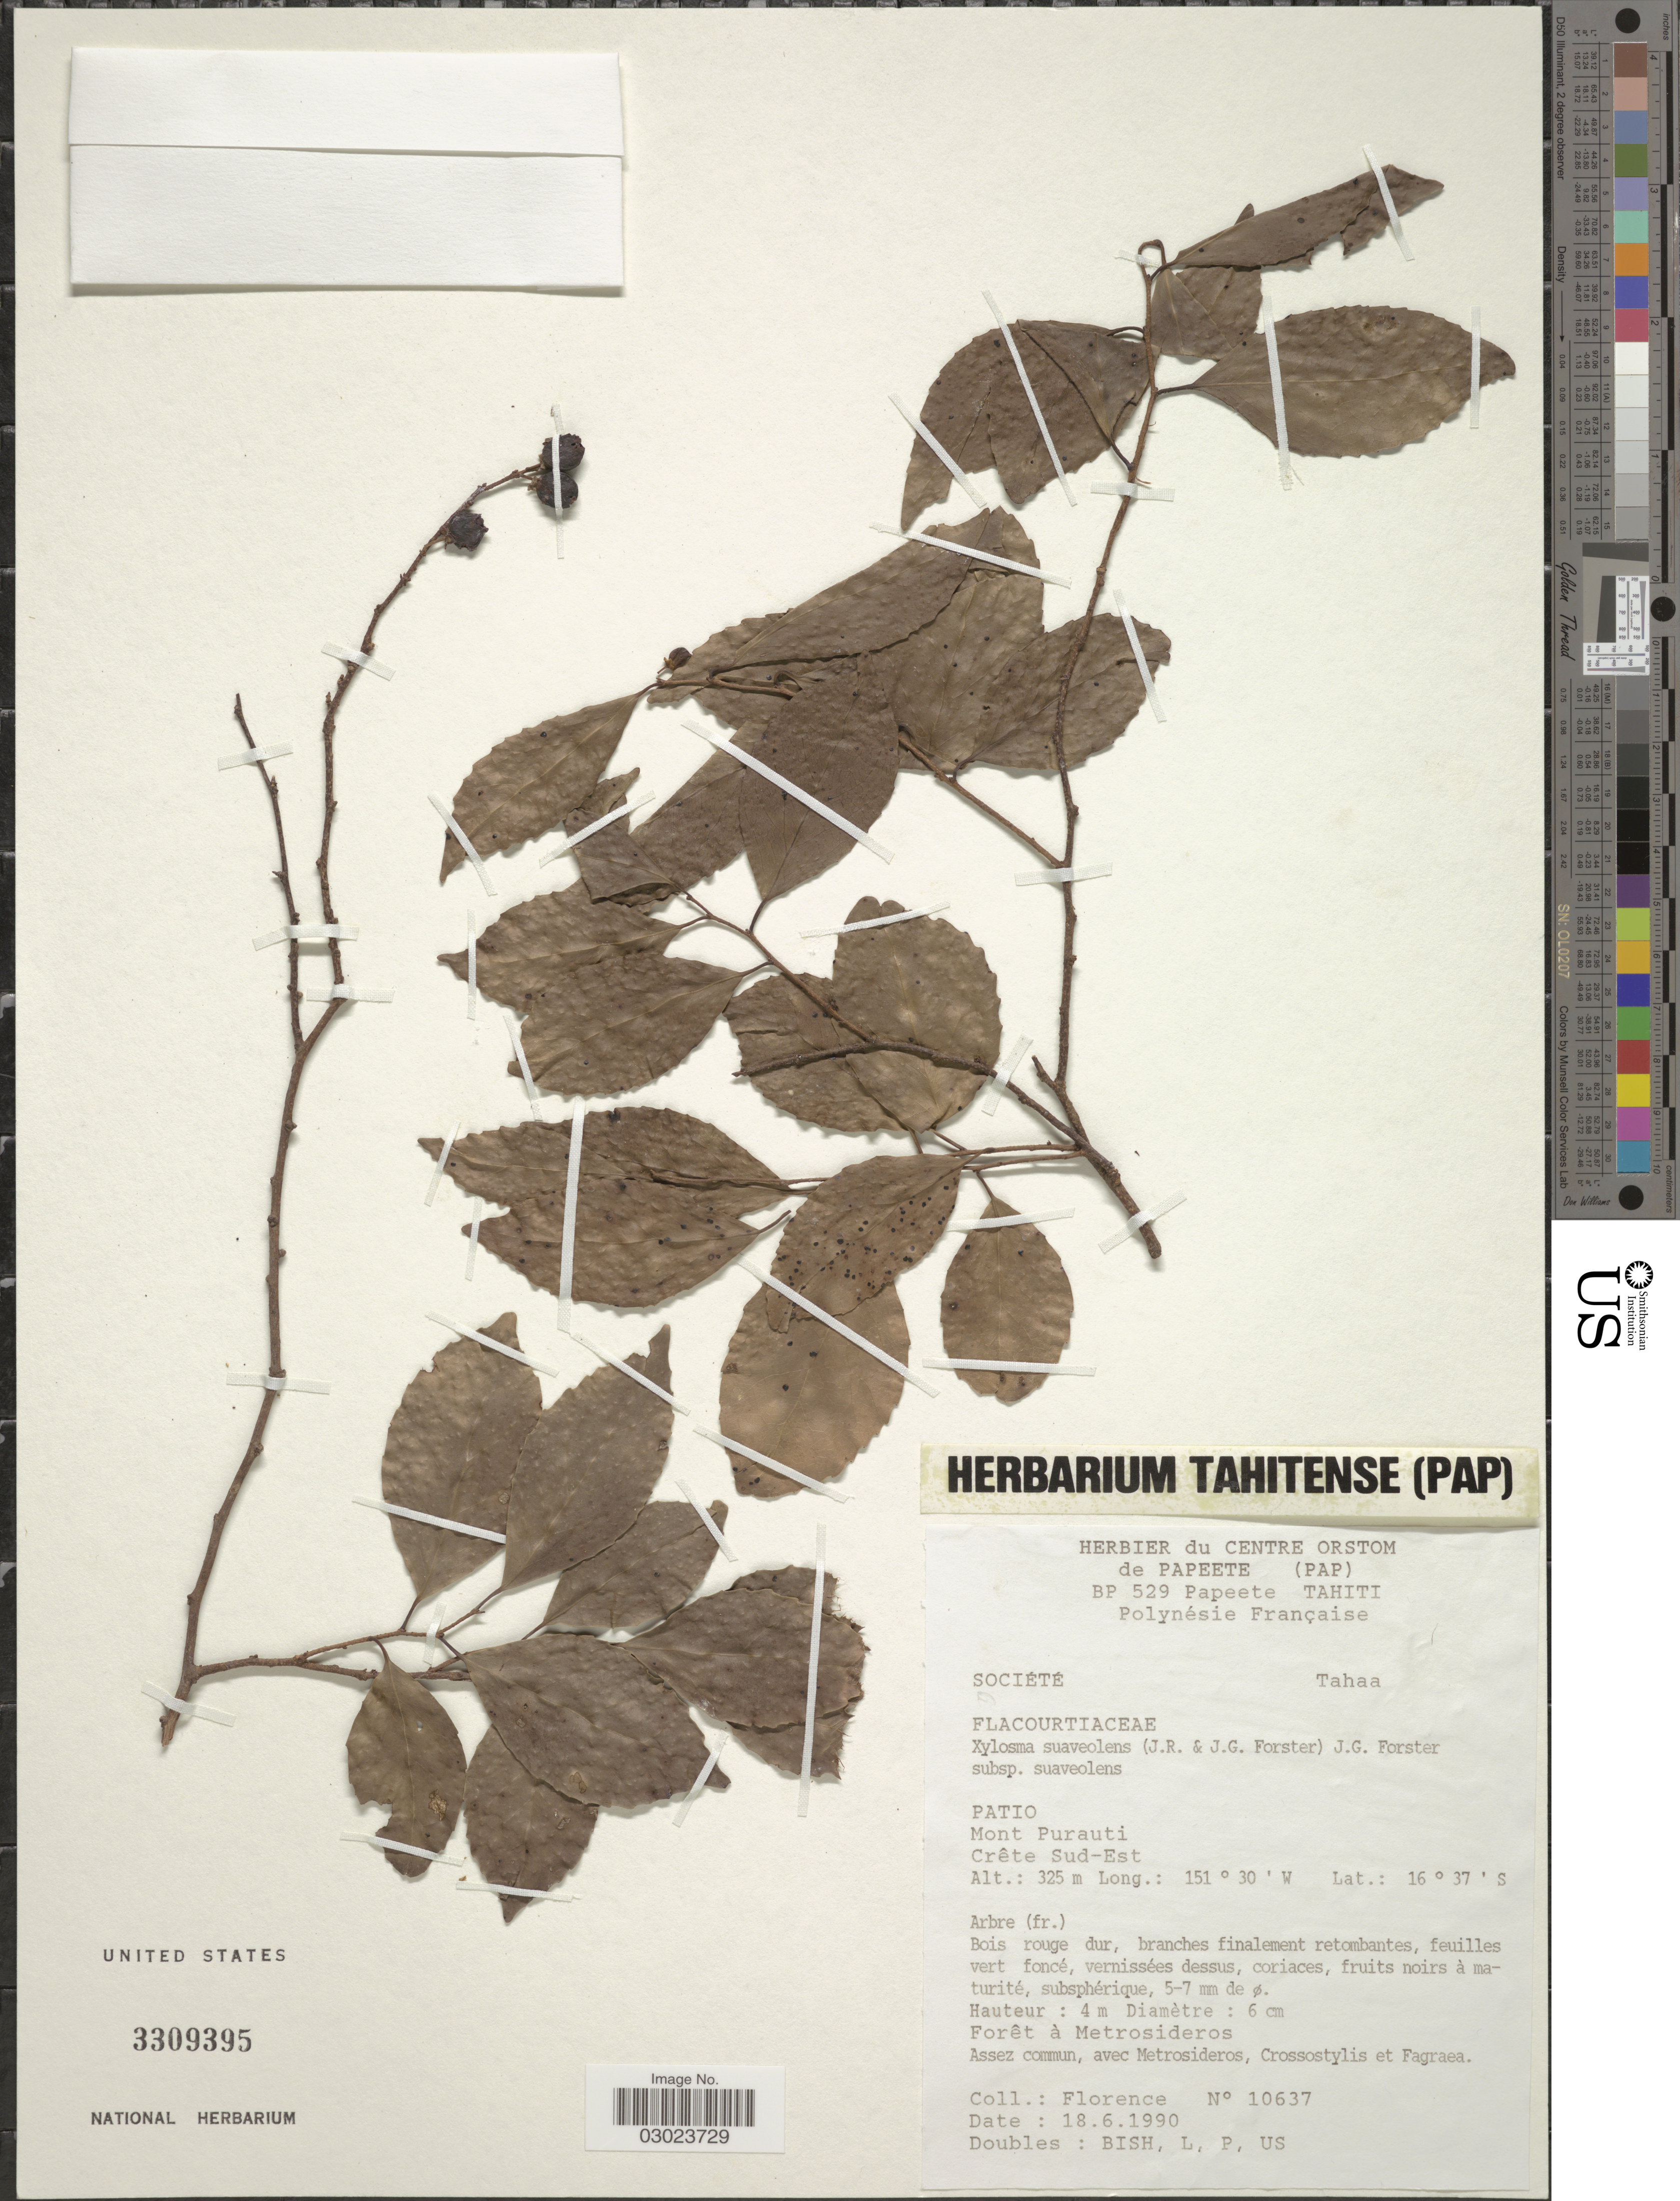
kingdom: Plantae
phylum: Tracheophyta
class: Magnoliopsida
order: Malpighiales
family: Salicaceae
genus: Xylosma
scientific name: Xylosma suaveolens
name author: G. Forst.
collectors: -. Florence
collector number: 10637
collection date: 1990-06-18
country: French Polynesia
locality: Société. Tahaa. Patio Mont Purauti Crête Sud-Est.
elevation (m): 325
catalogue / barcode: US 3309395